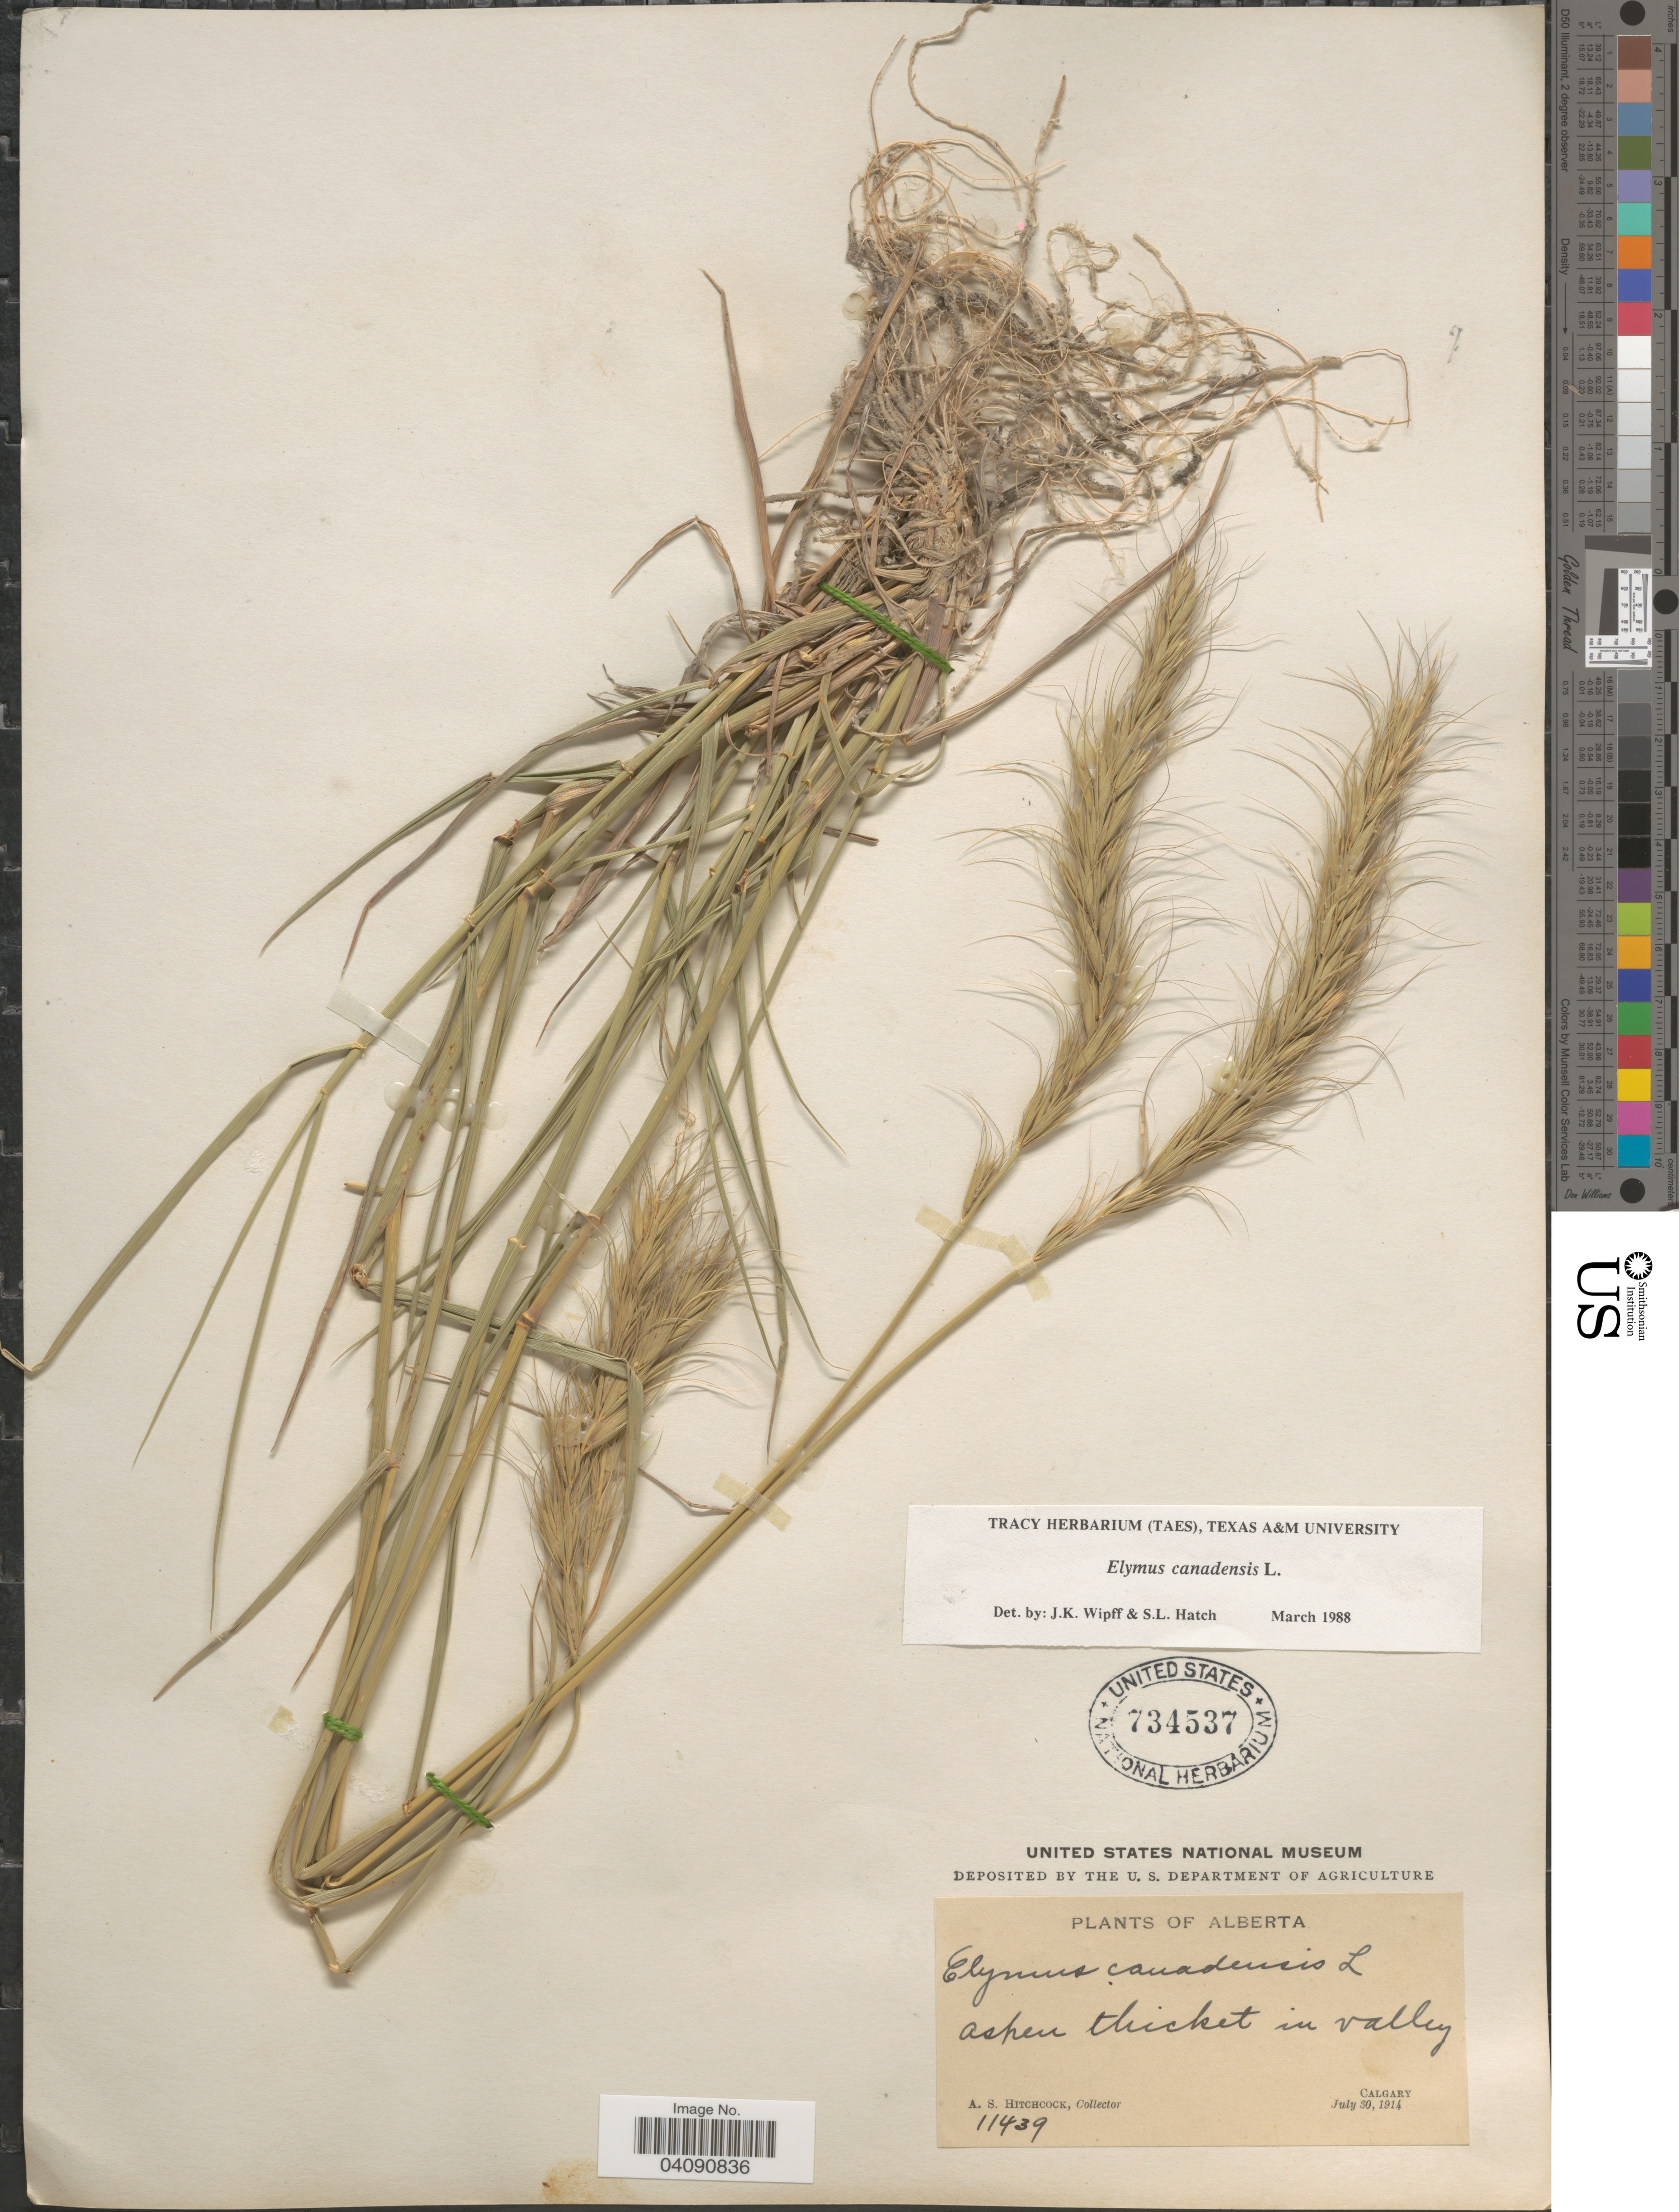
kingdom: Plantae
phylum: Tracheophyta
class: Liliopsida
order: Poales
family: Poaceae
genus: Elymus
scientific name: Elymus canadensis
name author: L.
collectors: A. S. Hitchcock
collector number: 11439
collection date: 1914-07-30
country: Canada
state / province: Alberta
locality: Aspen thicket in valley. Calgary.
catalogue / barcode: US 734537